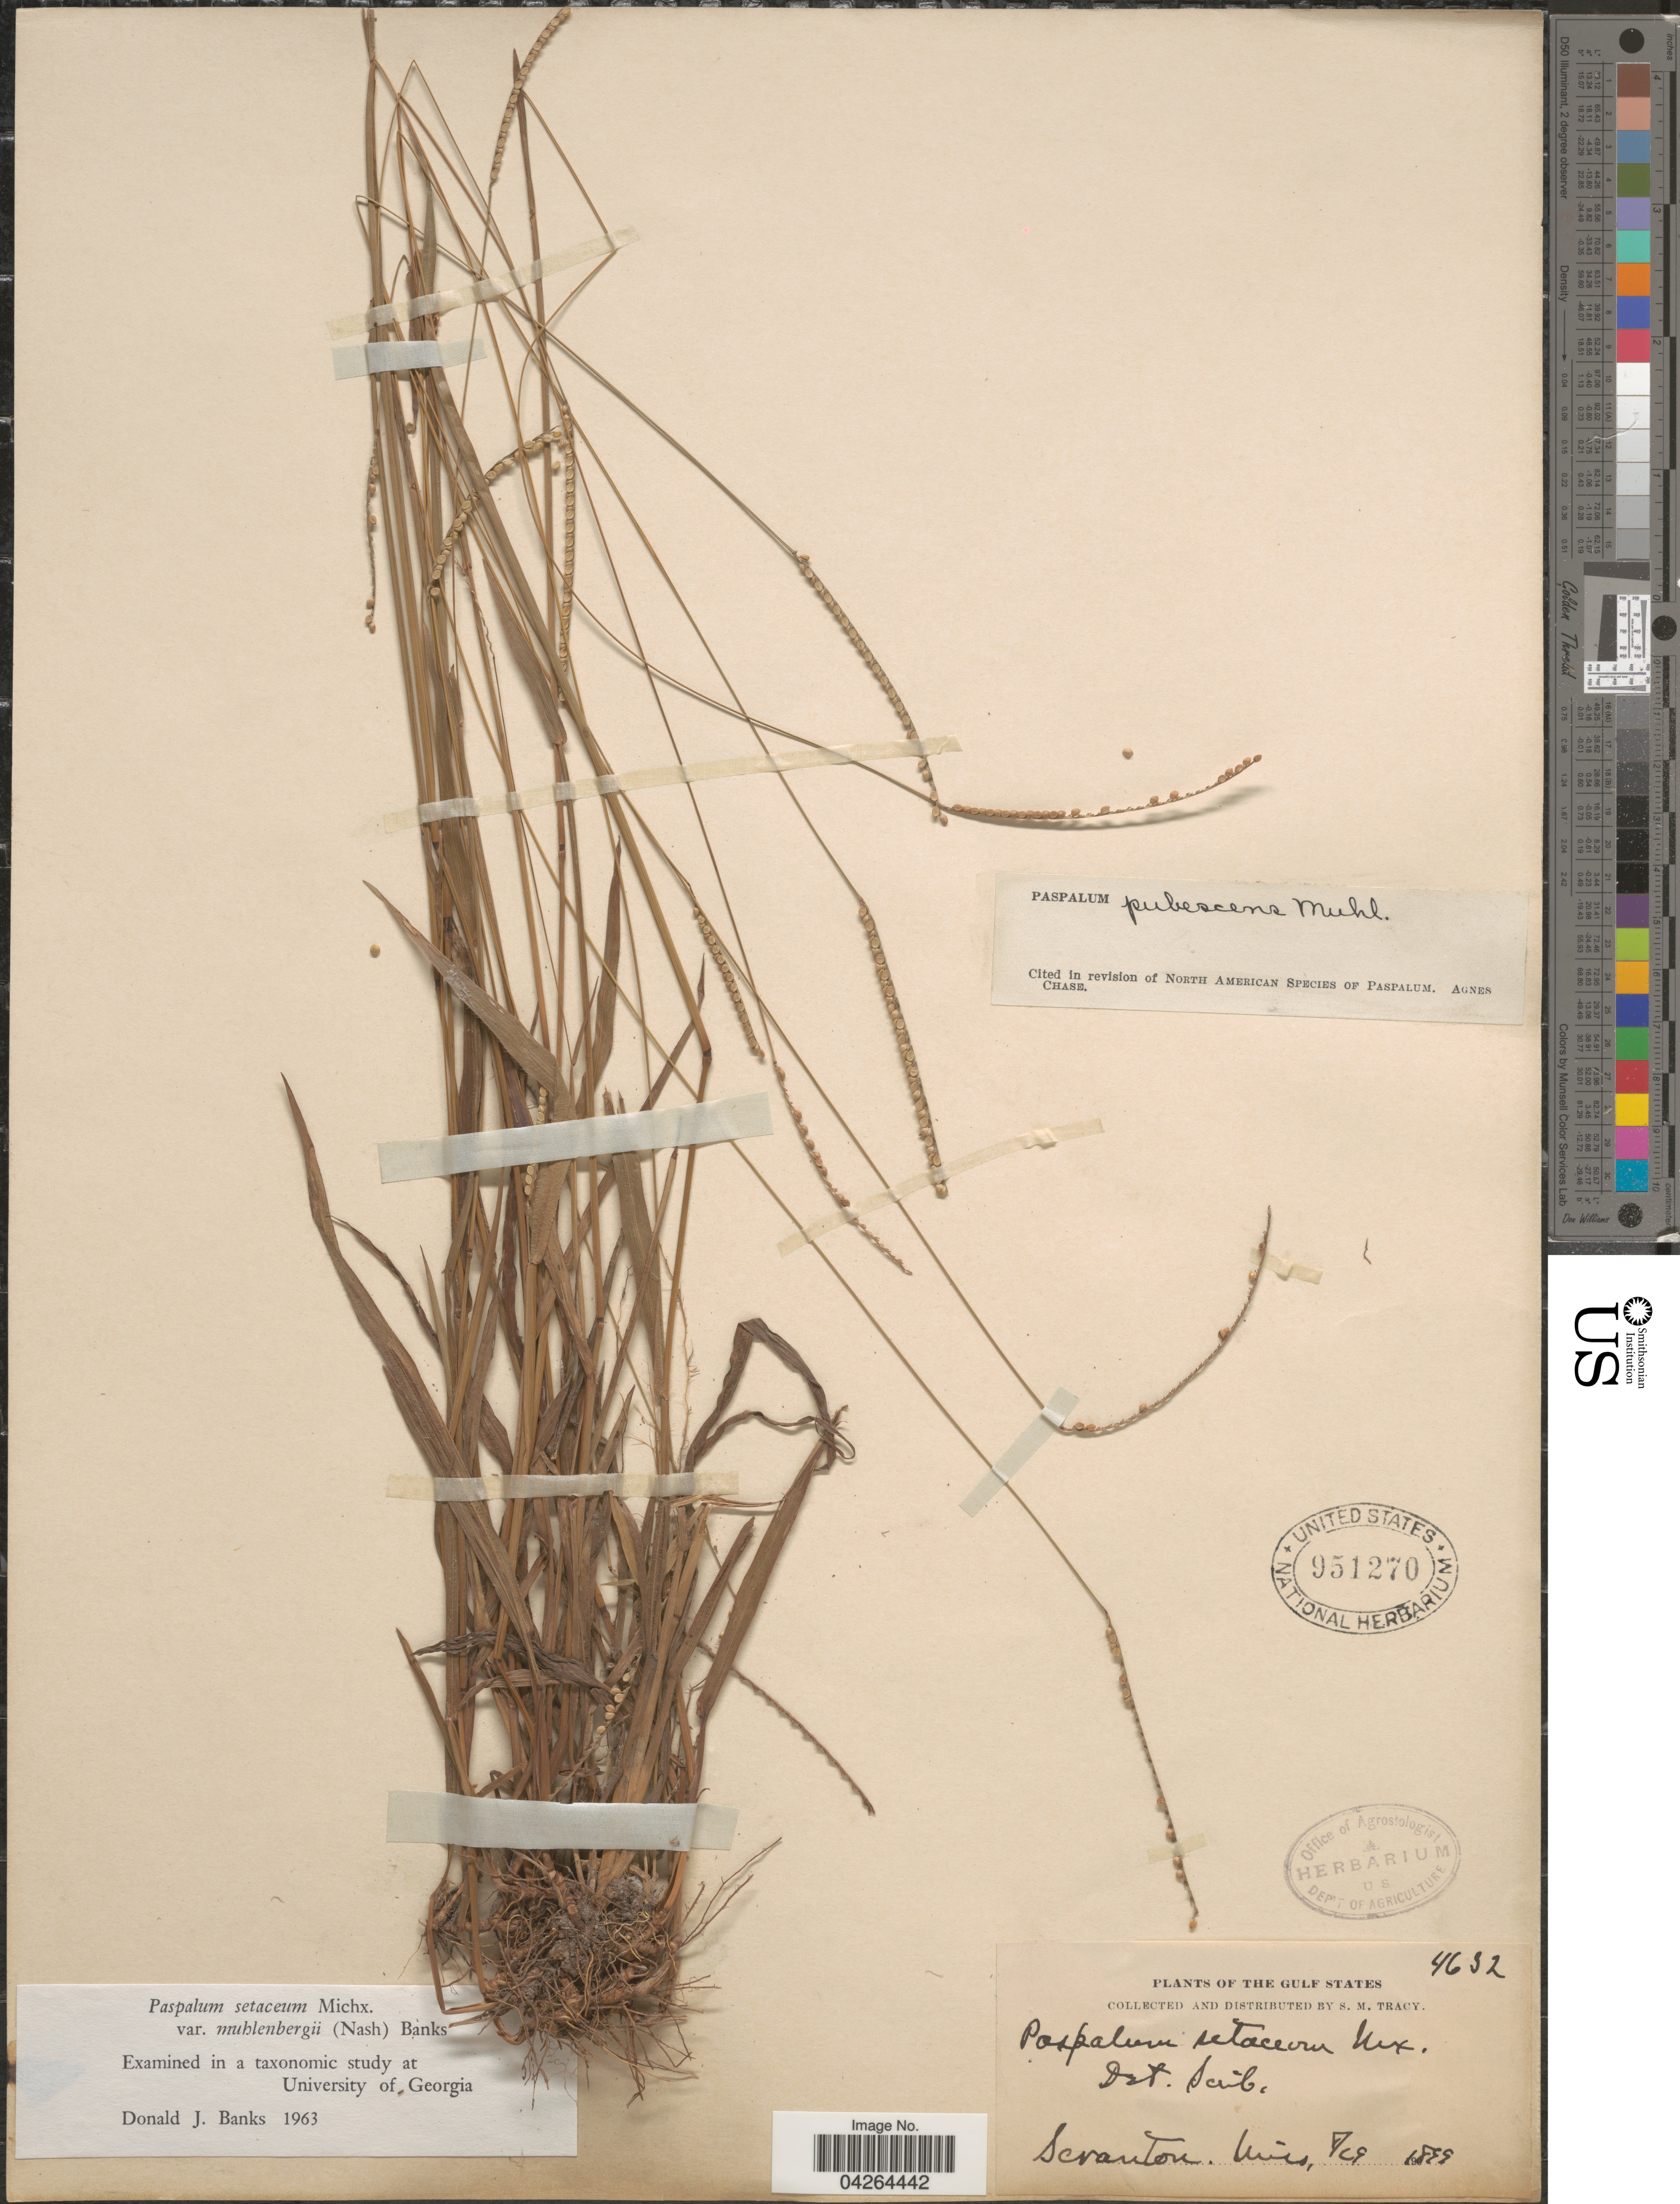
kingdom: Plantae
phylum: Tracheophyta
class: Liliopsida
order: Poales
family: Poaceae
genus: Paspalum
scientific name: Paspalum setaceum var. muhlenbergii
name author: (Nash) D.J. Banks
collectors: S. M. Tracy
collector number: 4632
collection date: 1899-08-29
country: United States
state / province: Mississippi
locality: Scranton.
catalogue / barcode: US 951270